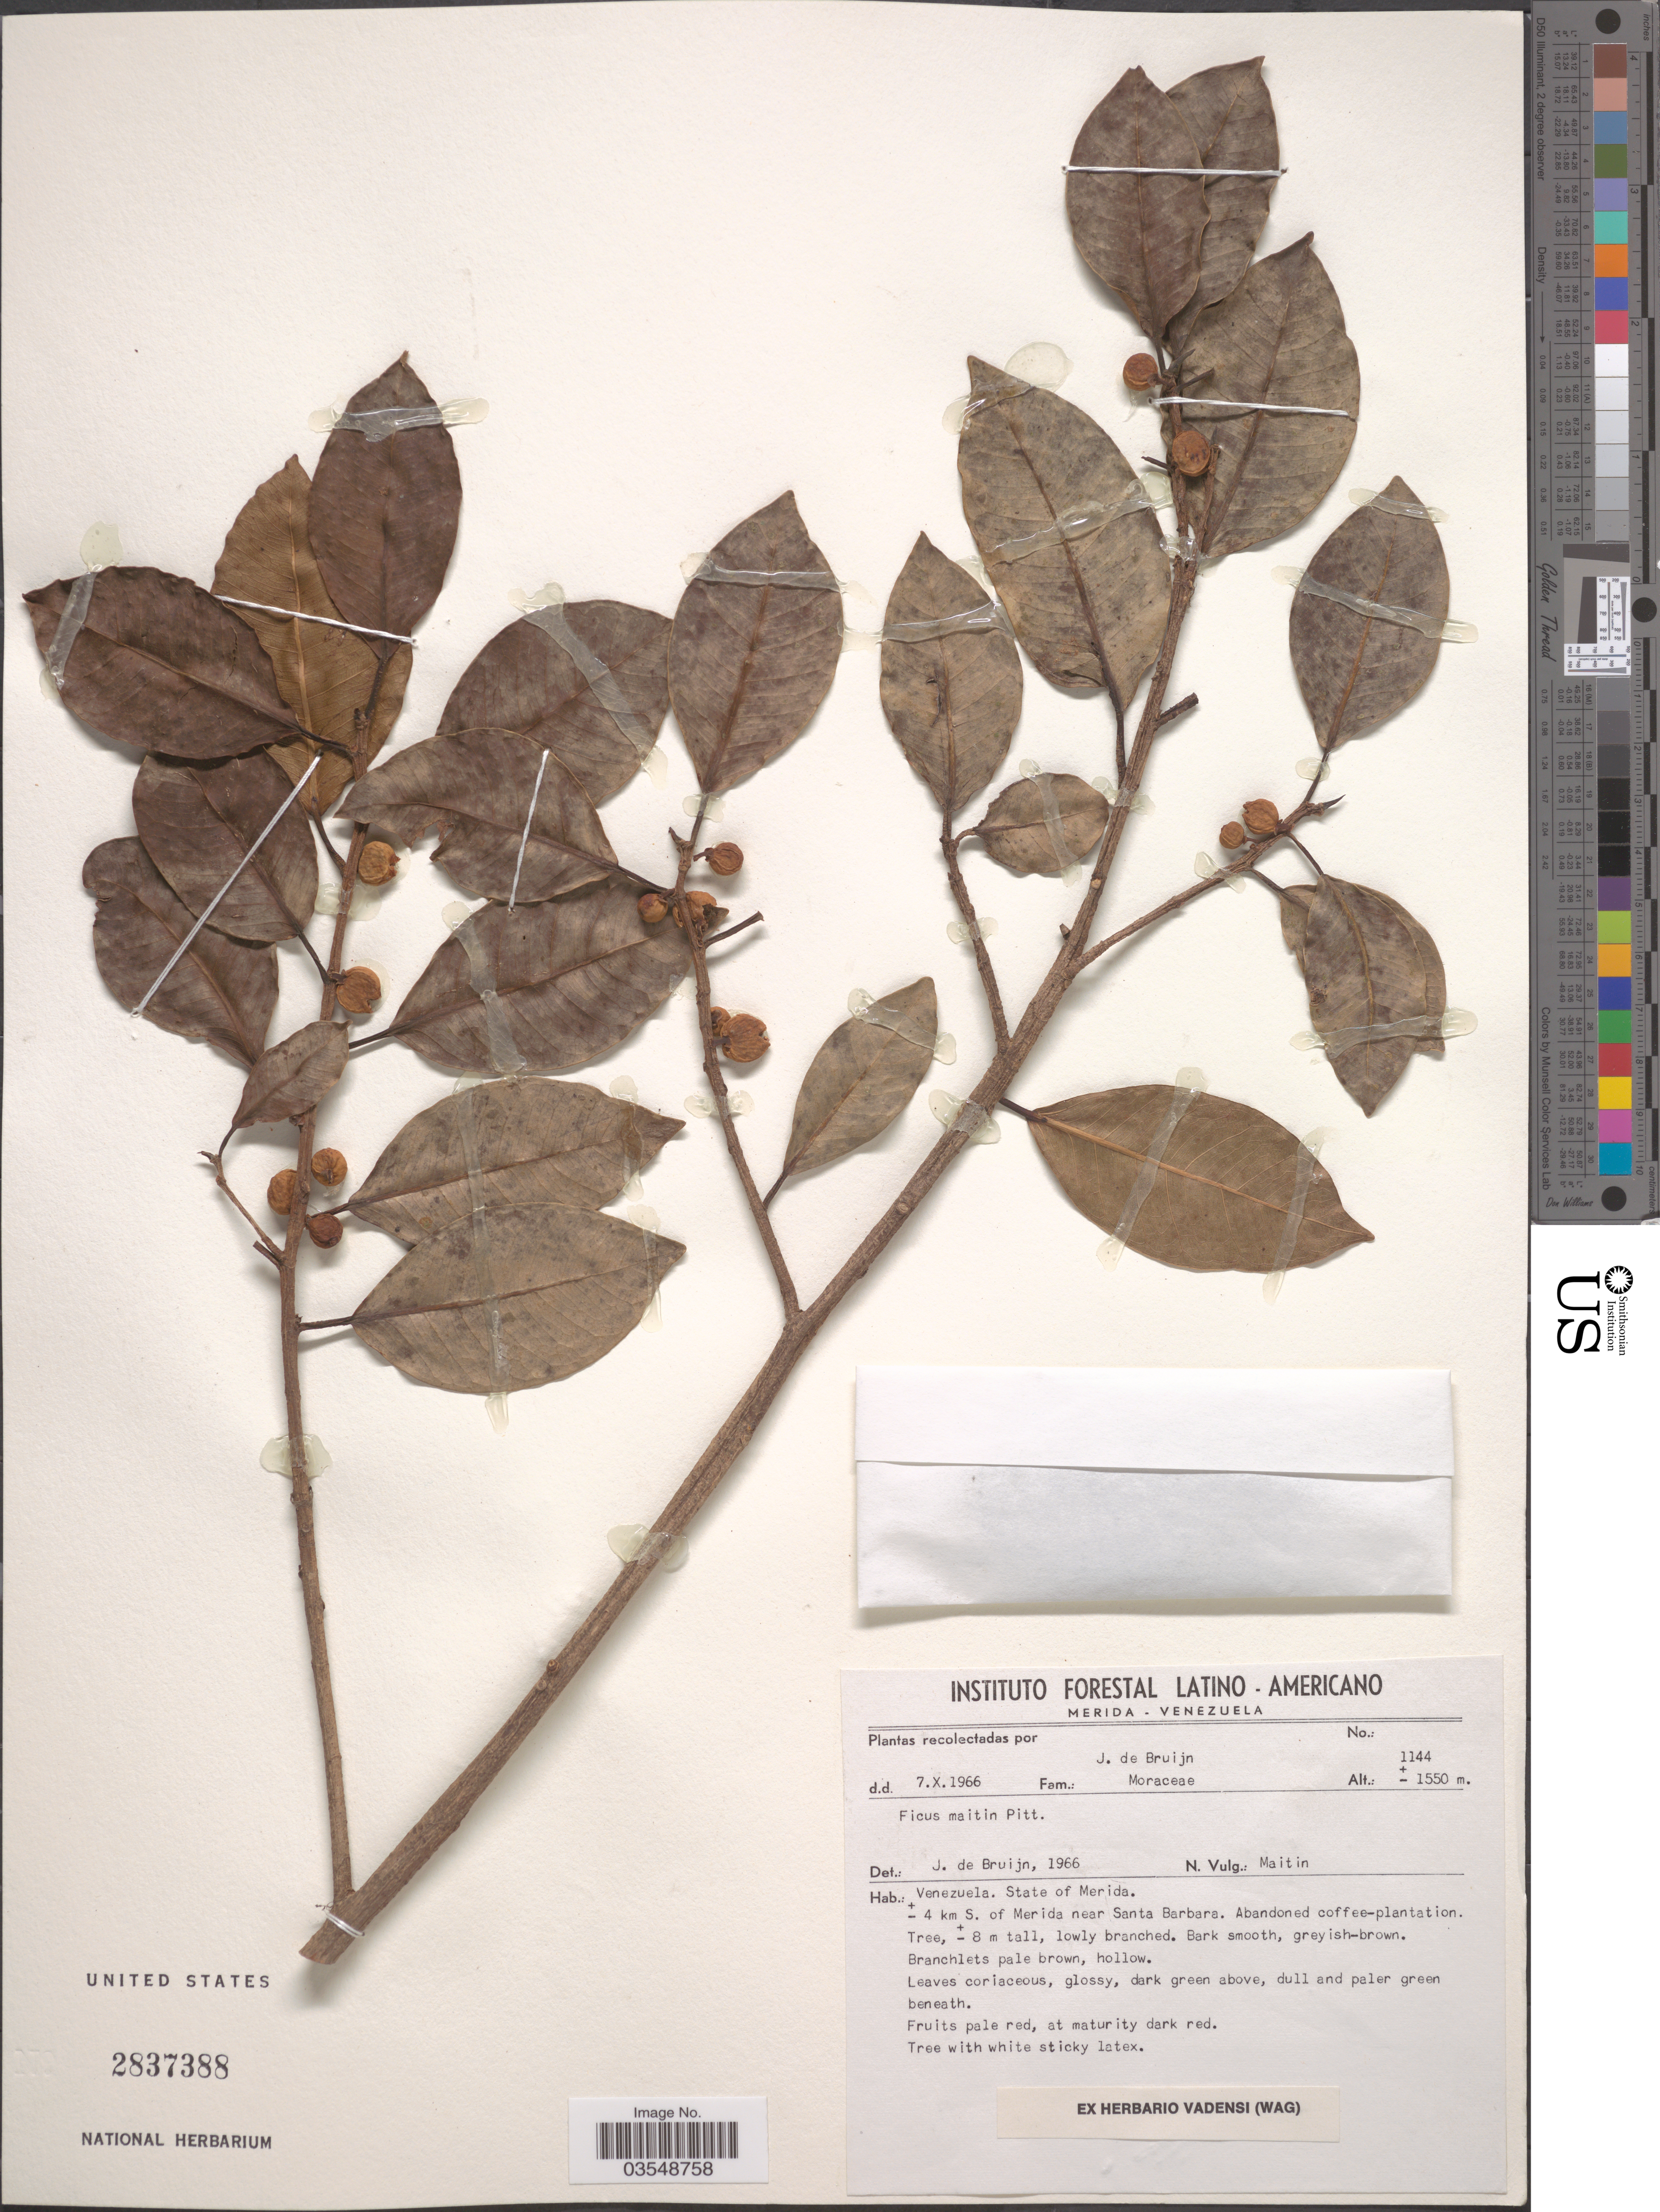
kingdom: Plantae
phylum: Tracheophyta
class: Magnoliopsida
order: Rosales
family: Moraceae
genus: Ficus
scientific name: Ficus maitin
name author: Pittier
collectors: J. Bruijn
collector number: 1144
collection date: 1966-10-07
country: Venezuela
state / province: Merida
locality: ± 4 km S. of Merida near Santa Barbara.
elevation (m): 1550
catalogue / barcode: US 2837388